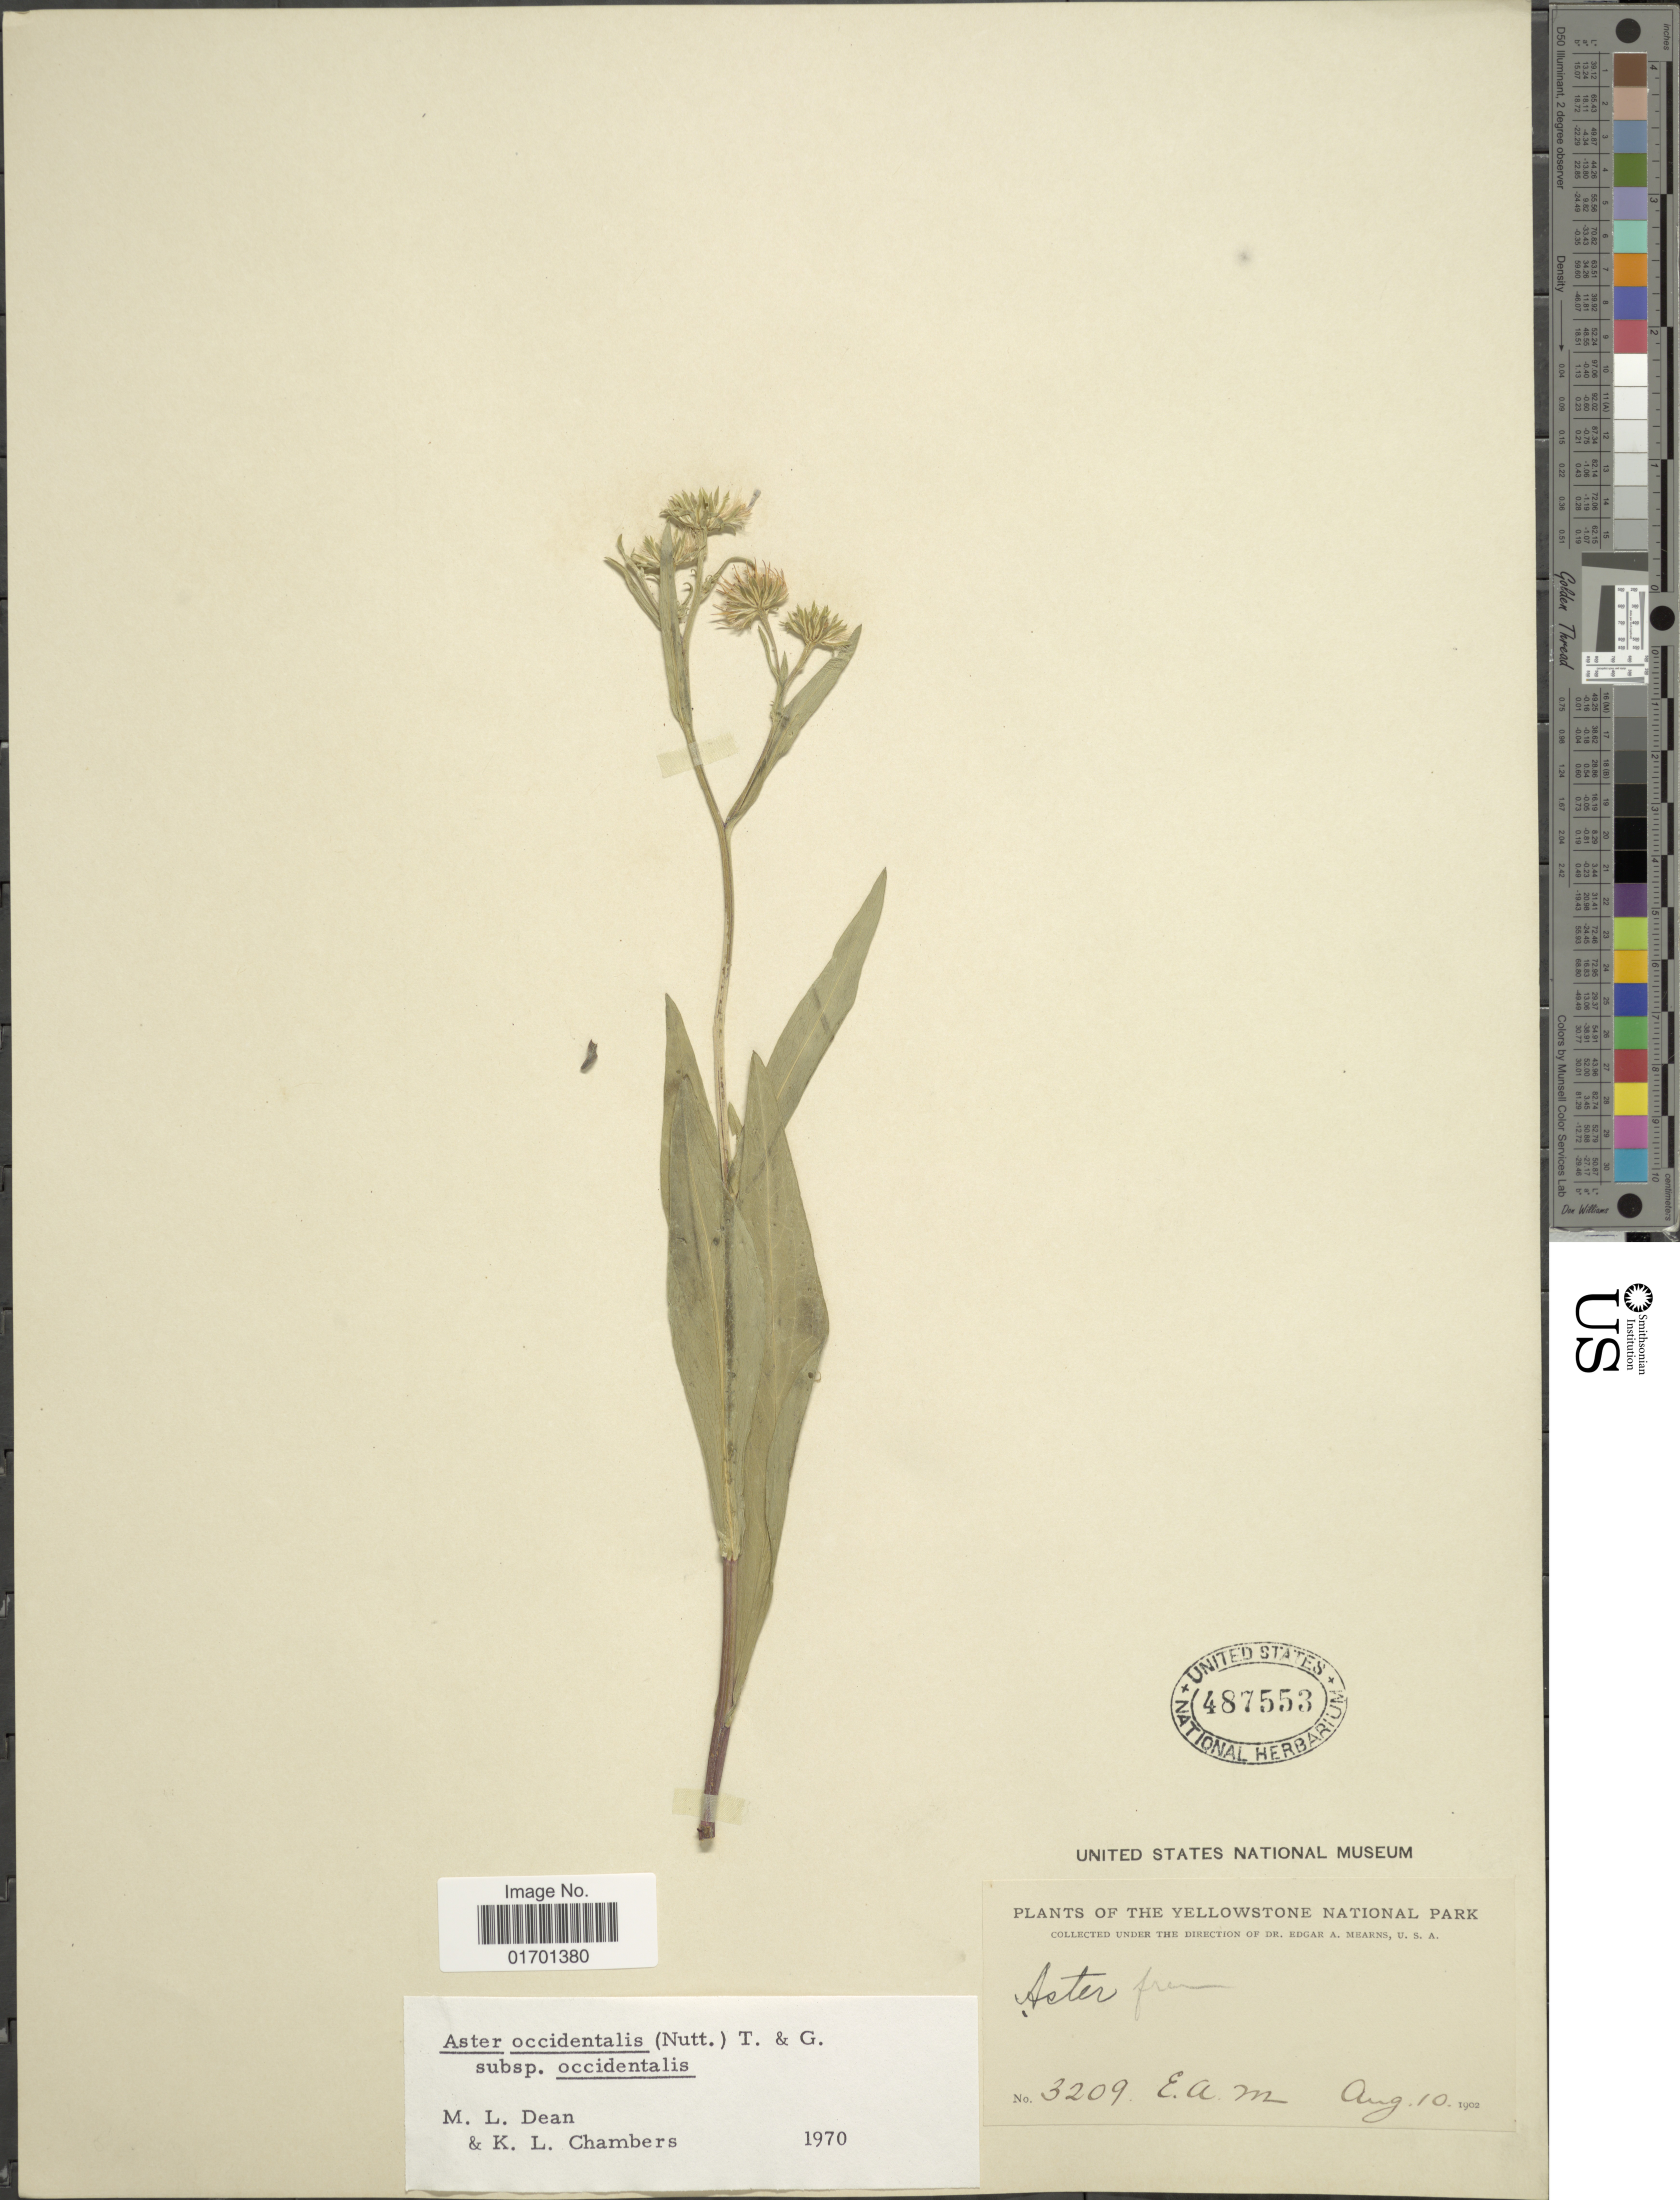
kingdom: Plantae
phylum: Tracheophyta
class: Magnoliopsida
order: Asterales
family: Asteraceae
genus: Symphyotrichum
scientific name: Symphyotrichum spathulatum var. spathulatum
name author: (Lindl.) G.L. Nesom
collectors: E. A. Mearns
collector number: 3209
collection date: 1902-08-10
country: United States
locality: Yellowstone National Park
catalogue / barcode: US 487553